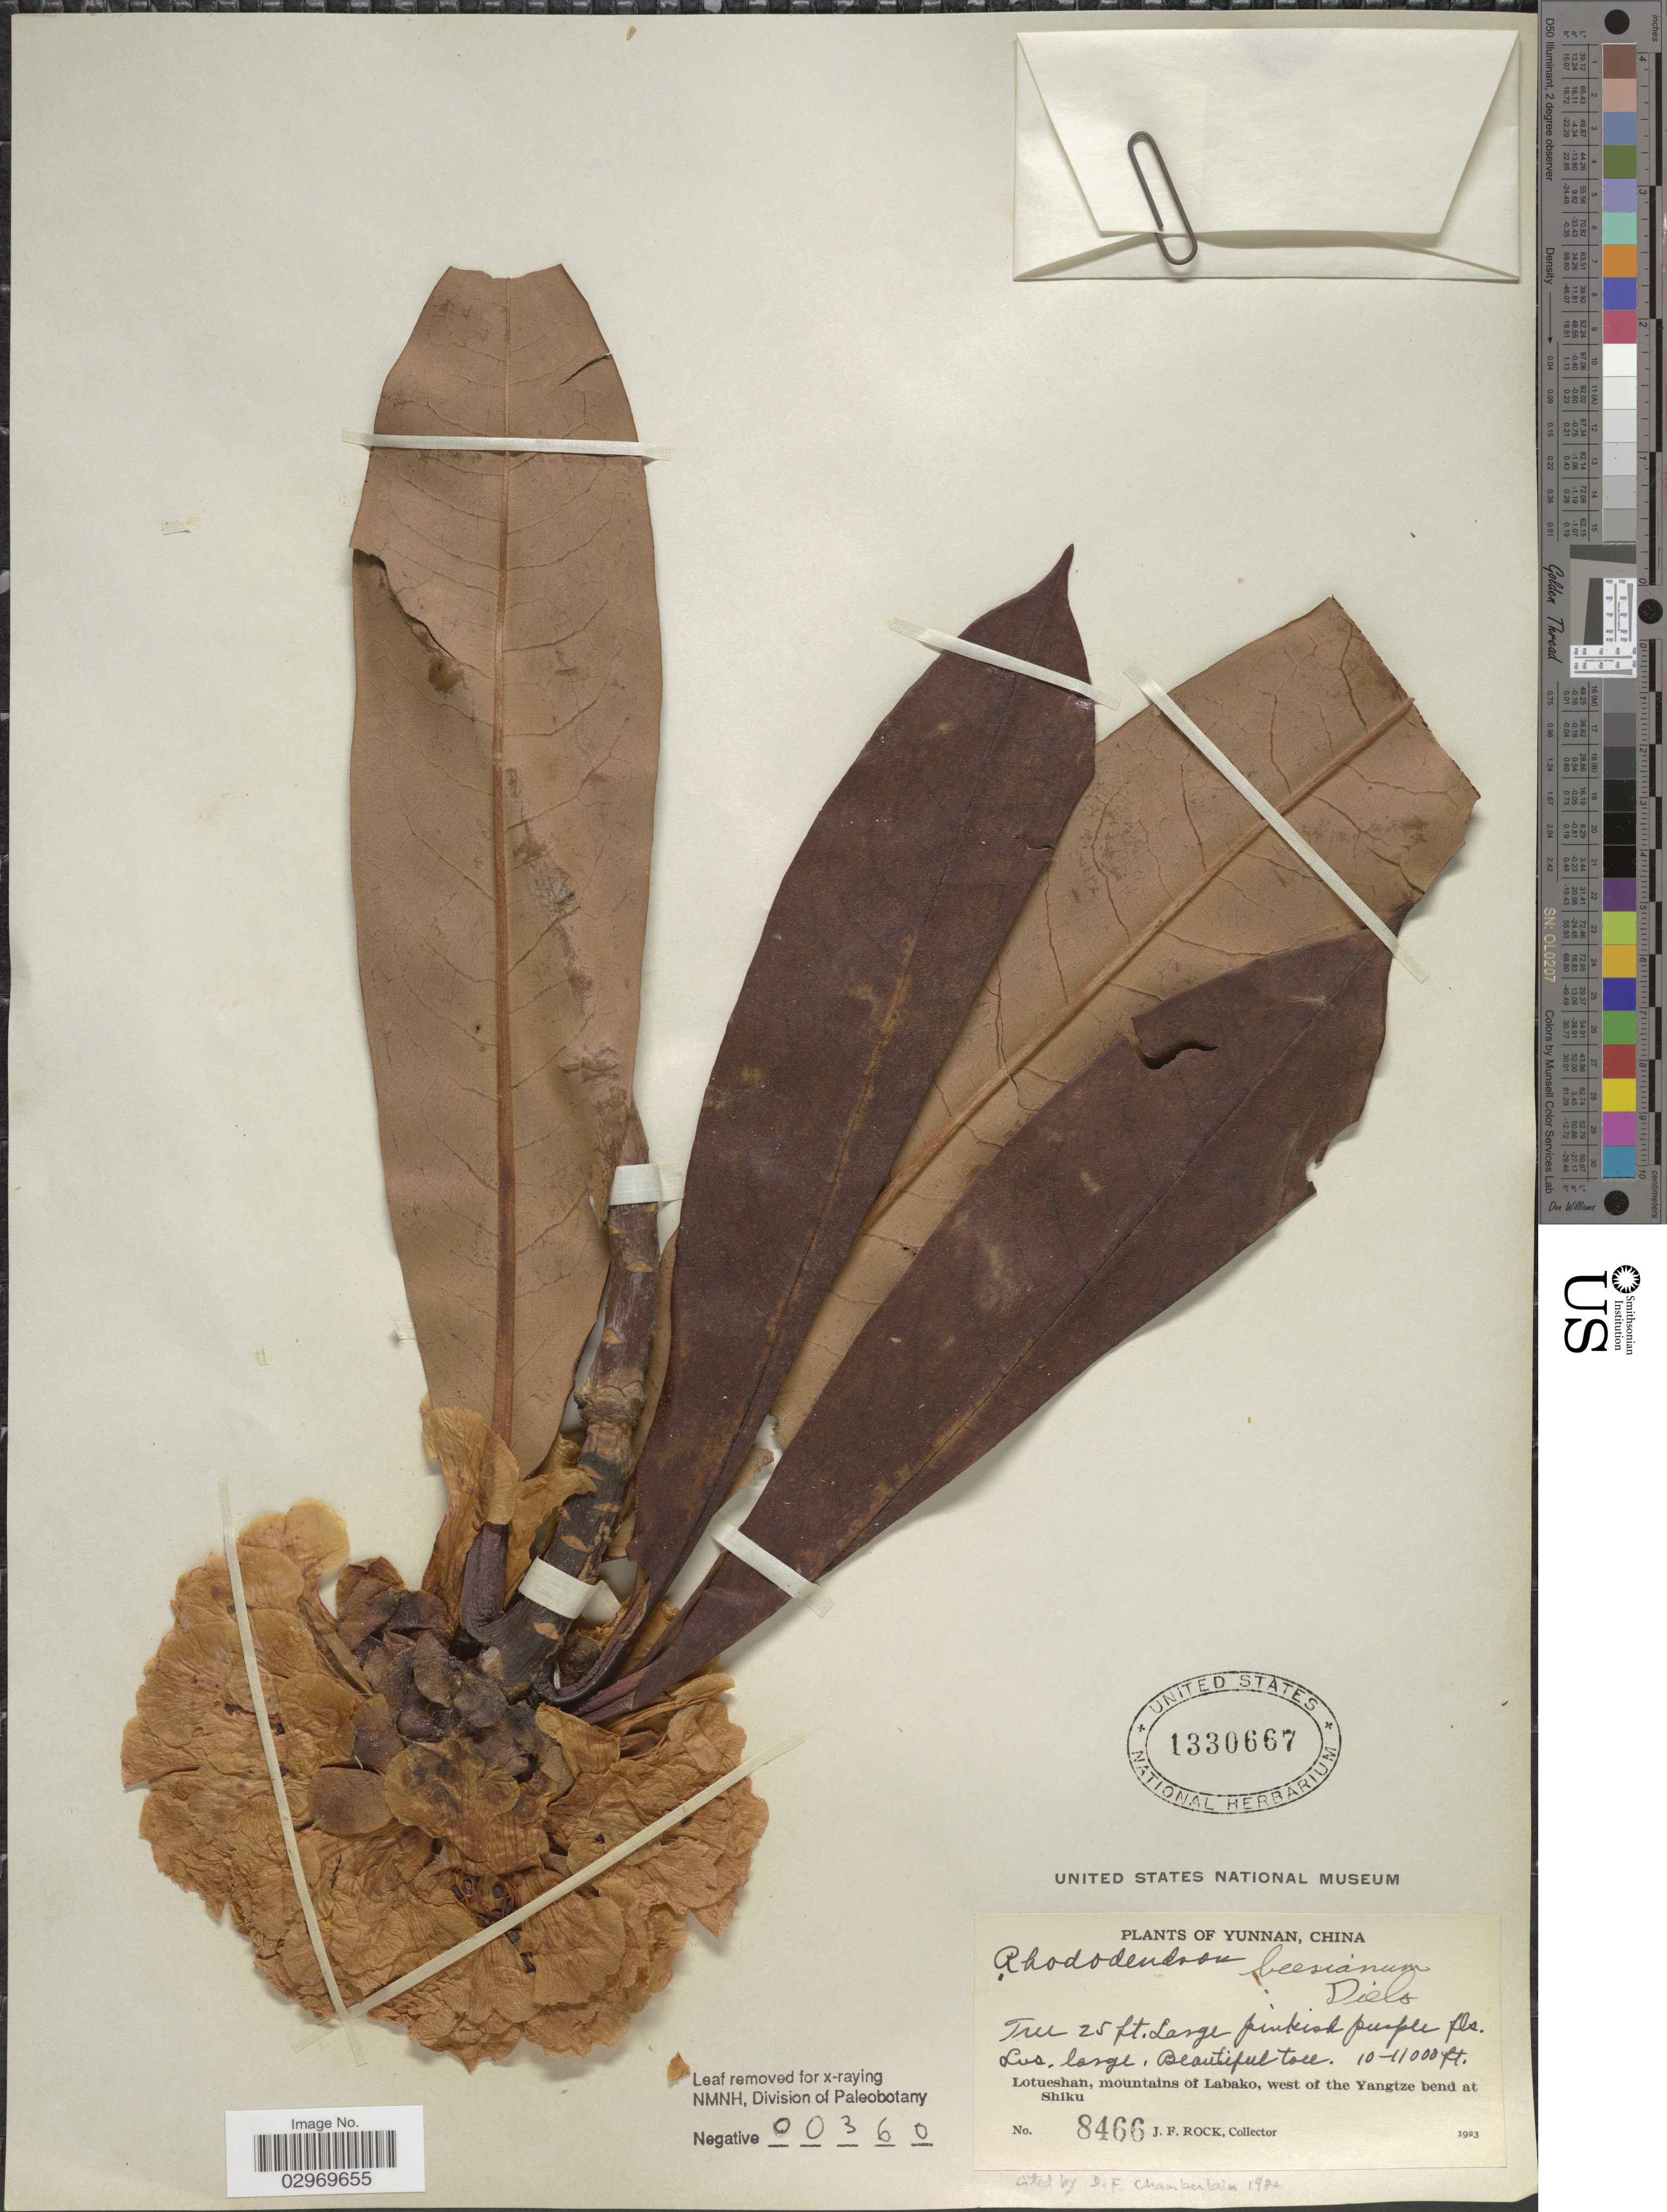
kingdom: Plantae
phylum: Tracheophyta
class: Magnoliopsida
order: Ericales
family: Ericaceae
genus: Rhododendron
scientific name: Rhododendron beesianum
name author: Diels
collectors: J. Rock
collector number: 8466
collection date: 1923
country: China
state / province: Yunnan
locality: Lotueshan, mountains of Labako, west of the Yangtze bend at Shiku.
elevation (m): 3048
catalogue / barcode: US 1330667